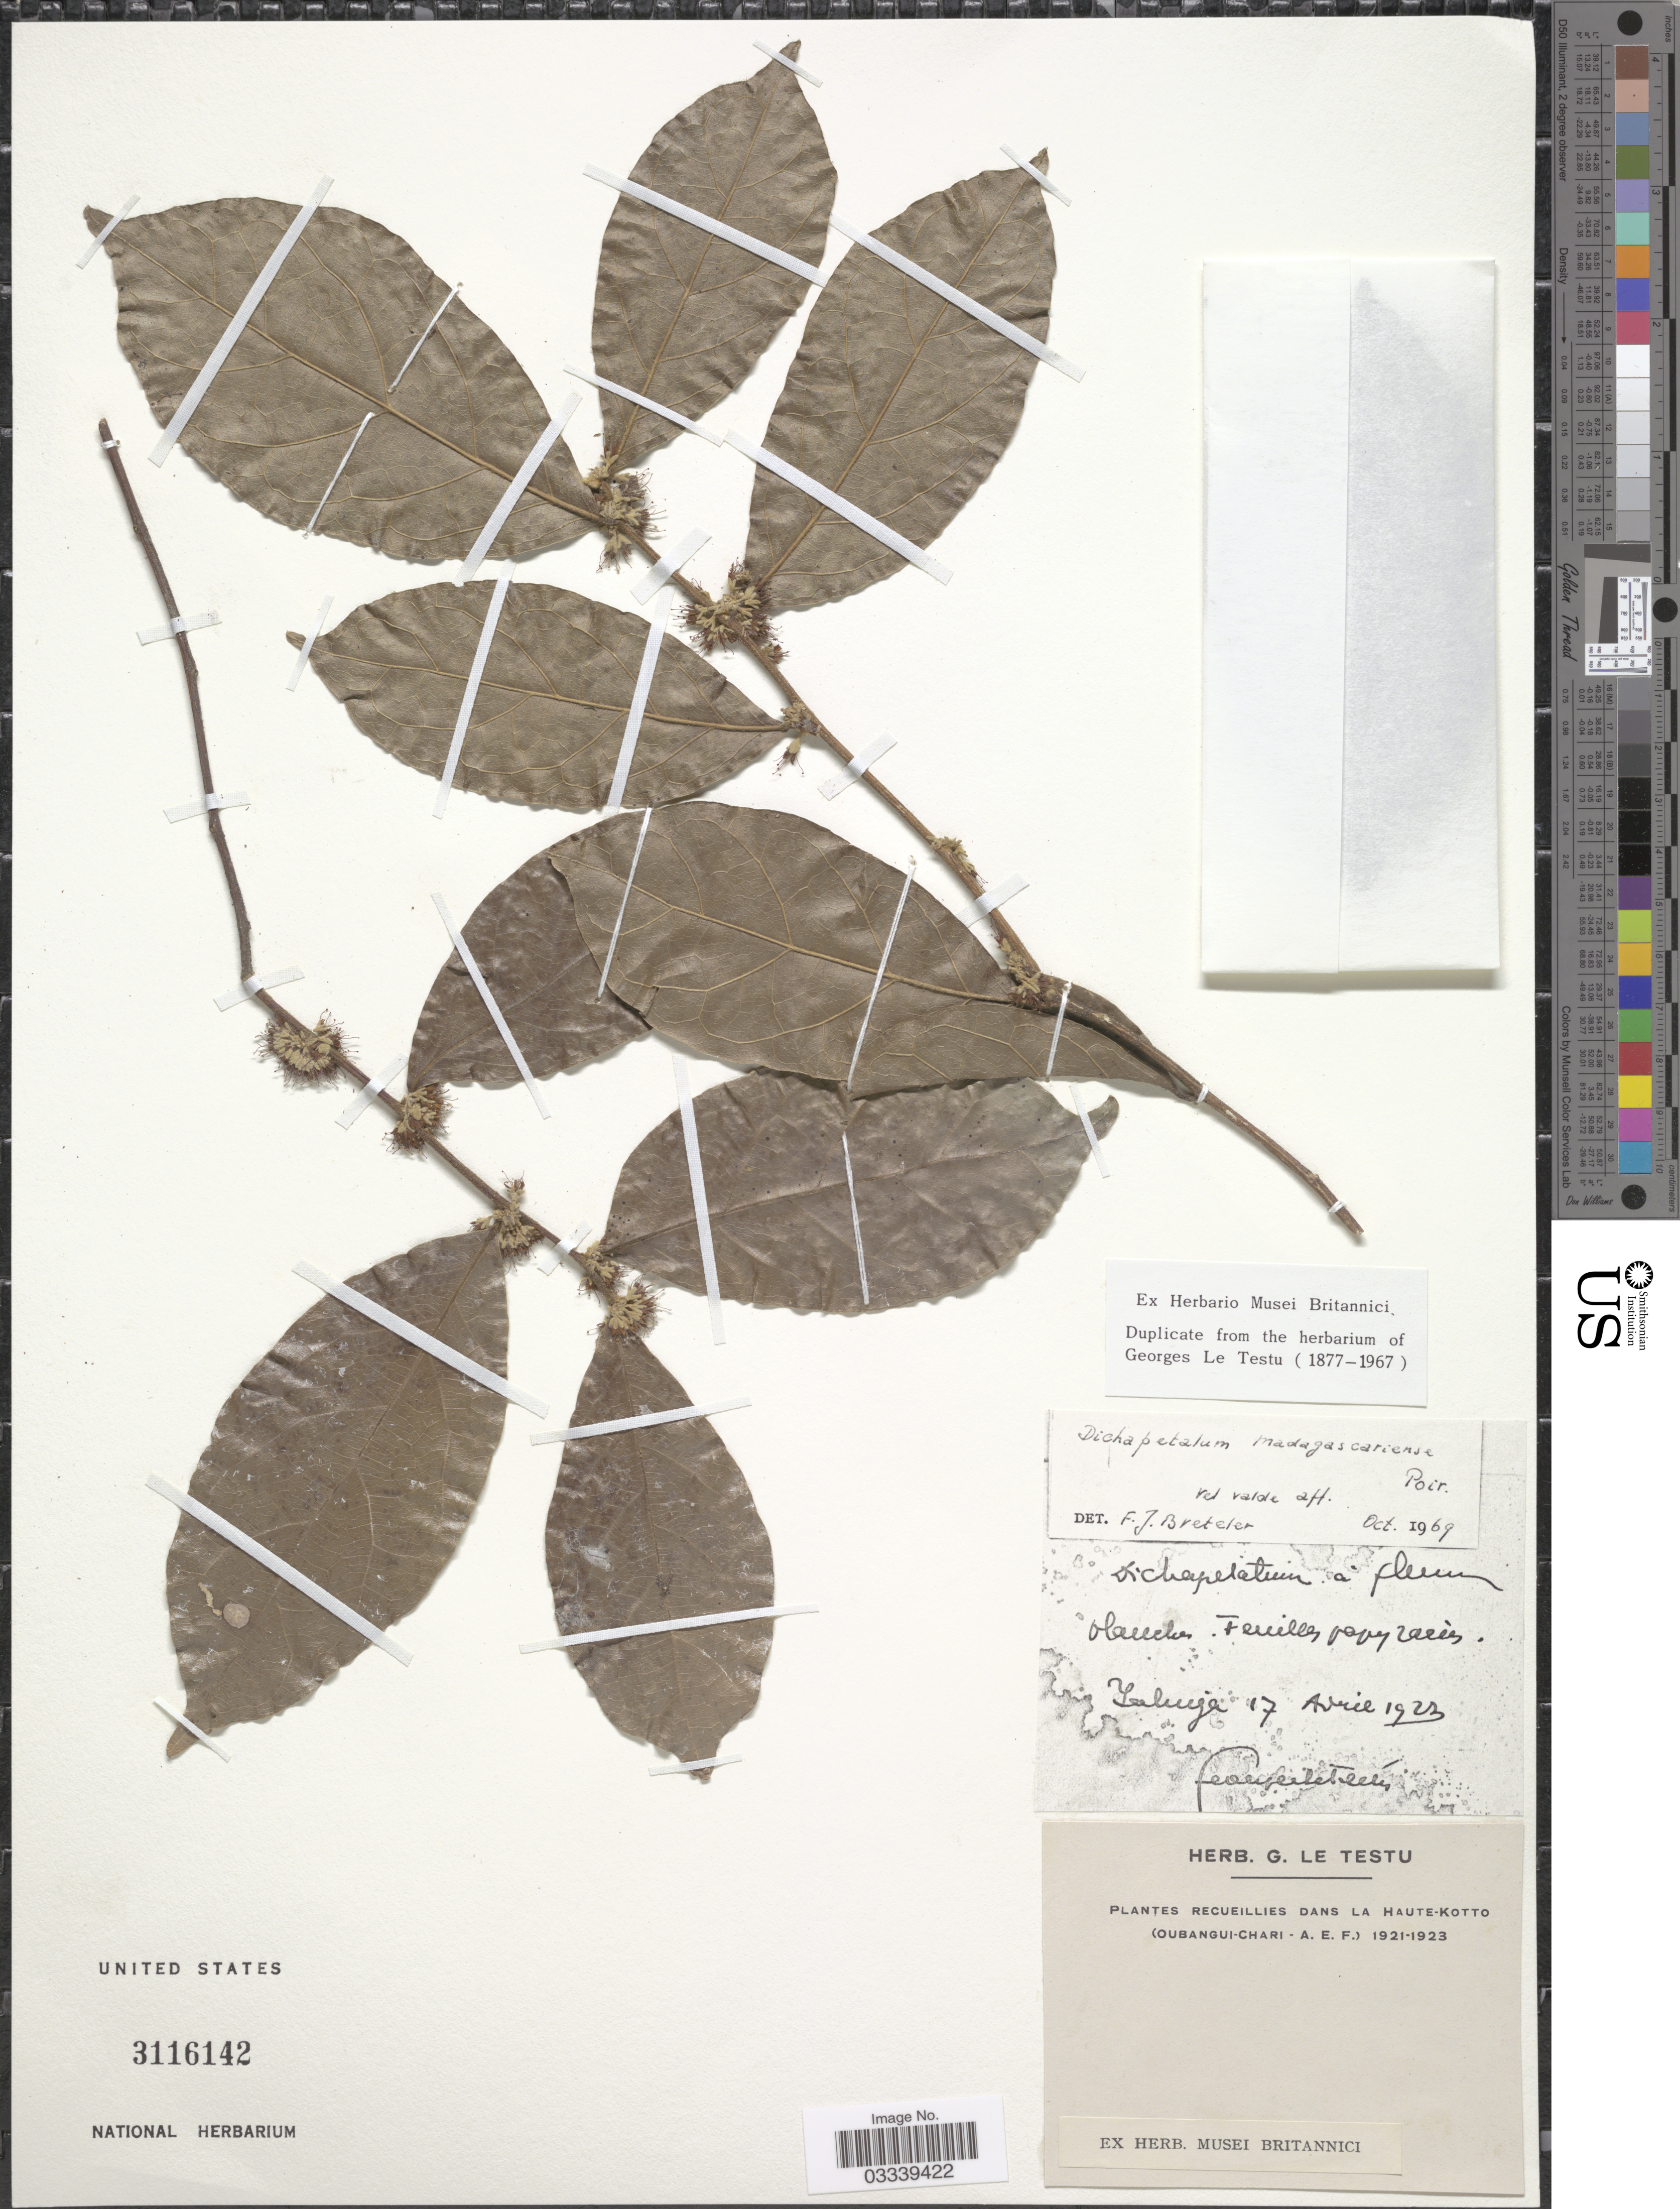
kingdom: Plantae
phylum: Tracheophyta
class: Magnoliopsida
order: Malpighiales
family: Dichapetalaceae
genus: Dichapetalum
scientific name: Dichapetalum madagascariense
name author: Poir.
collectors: G. Le Testu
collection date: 1923-04-17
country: Central African Republic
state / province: Haute-Kotto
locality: (Oubangui-Chari-A.E.F.), Yalinga.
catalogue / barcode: US 3116142